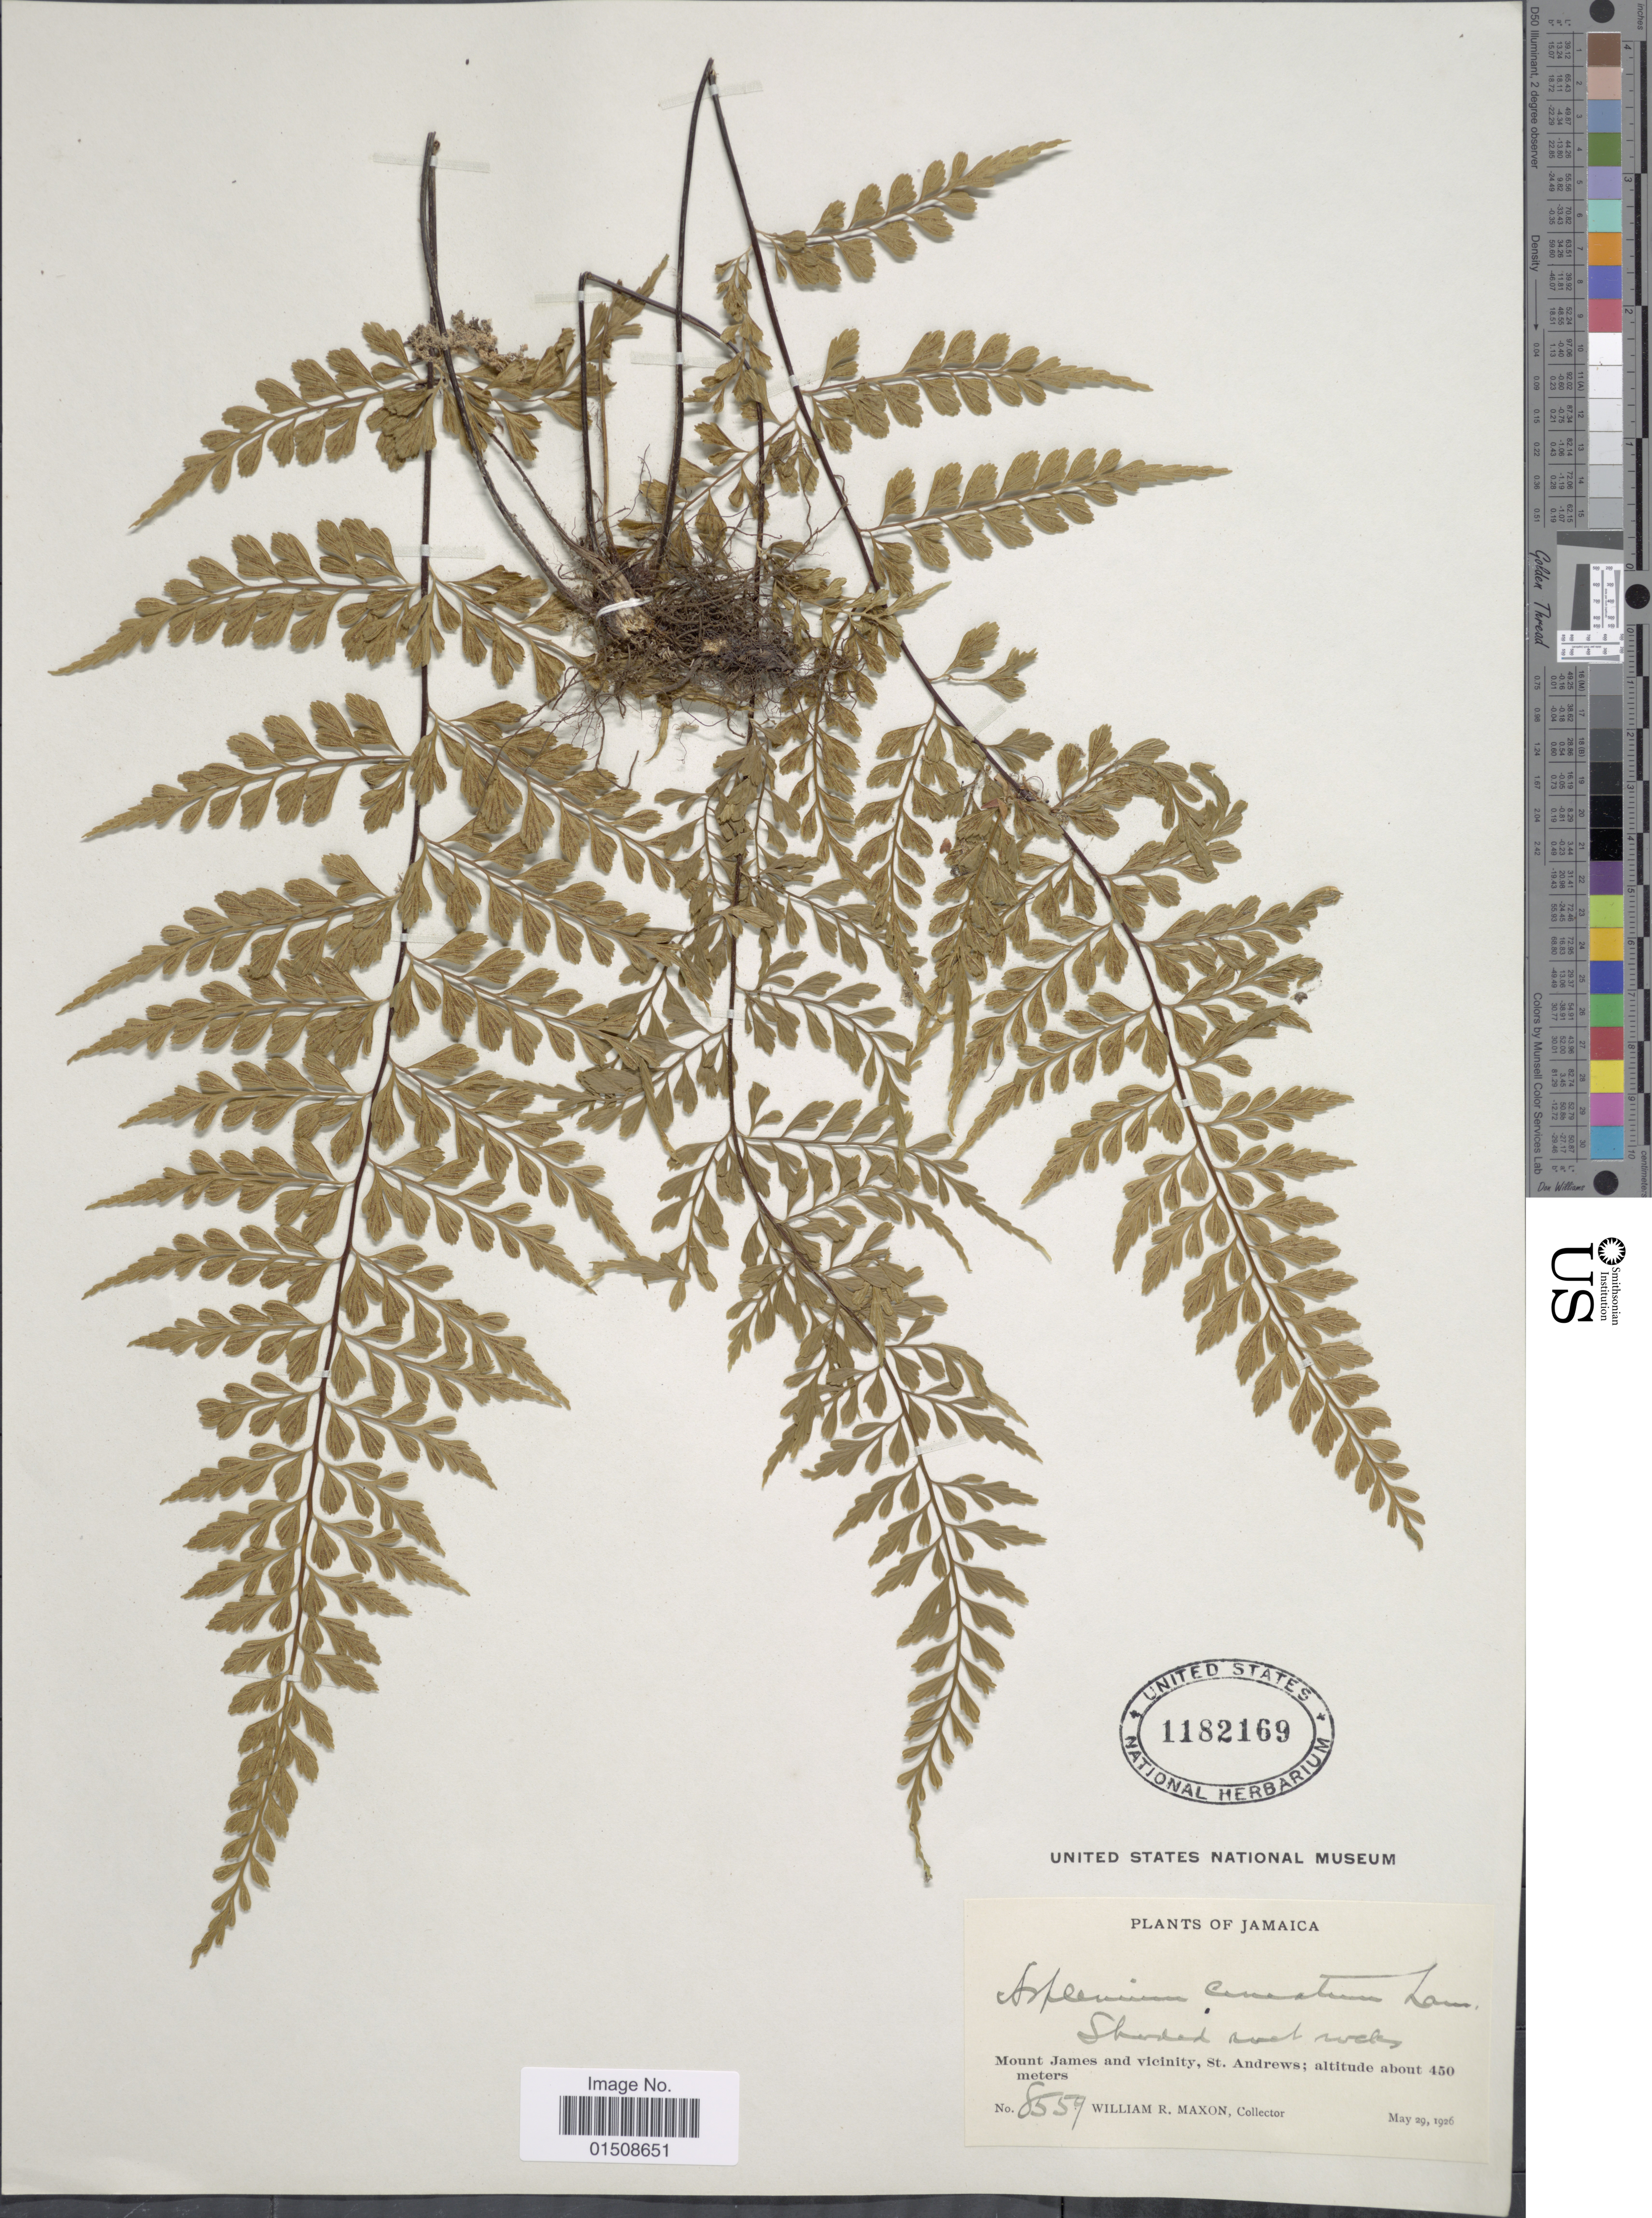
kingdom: Plantae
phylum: Tracheophyta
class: Polypodiopsida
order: Polypodiales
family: Aspleniaceae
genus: Asplenium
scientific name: Asplenium cuneatum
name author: Lam.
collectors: W. R. Maxon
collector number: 8559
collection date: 1926-05-29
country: Jamaica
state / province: Saint Andrew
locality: Mount James and vicinity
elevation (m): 450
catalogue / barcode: US 1182169